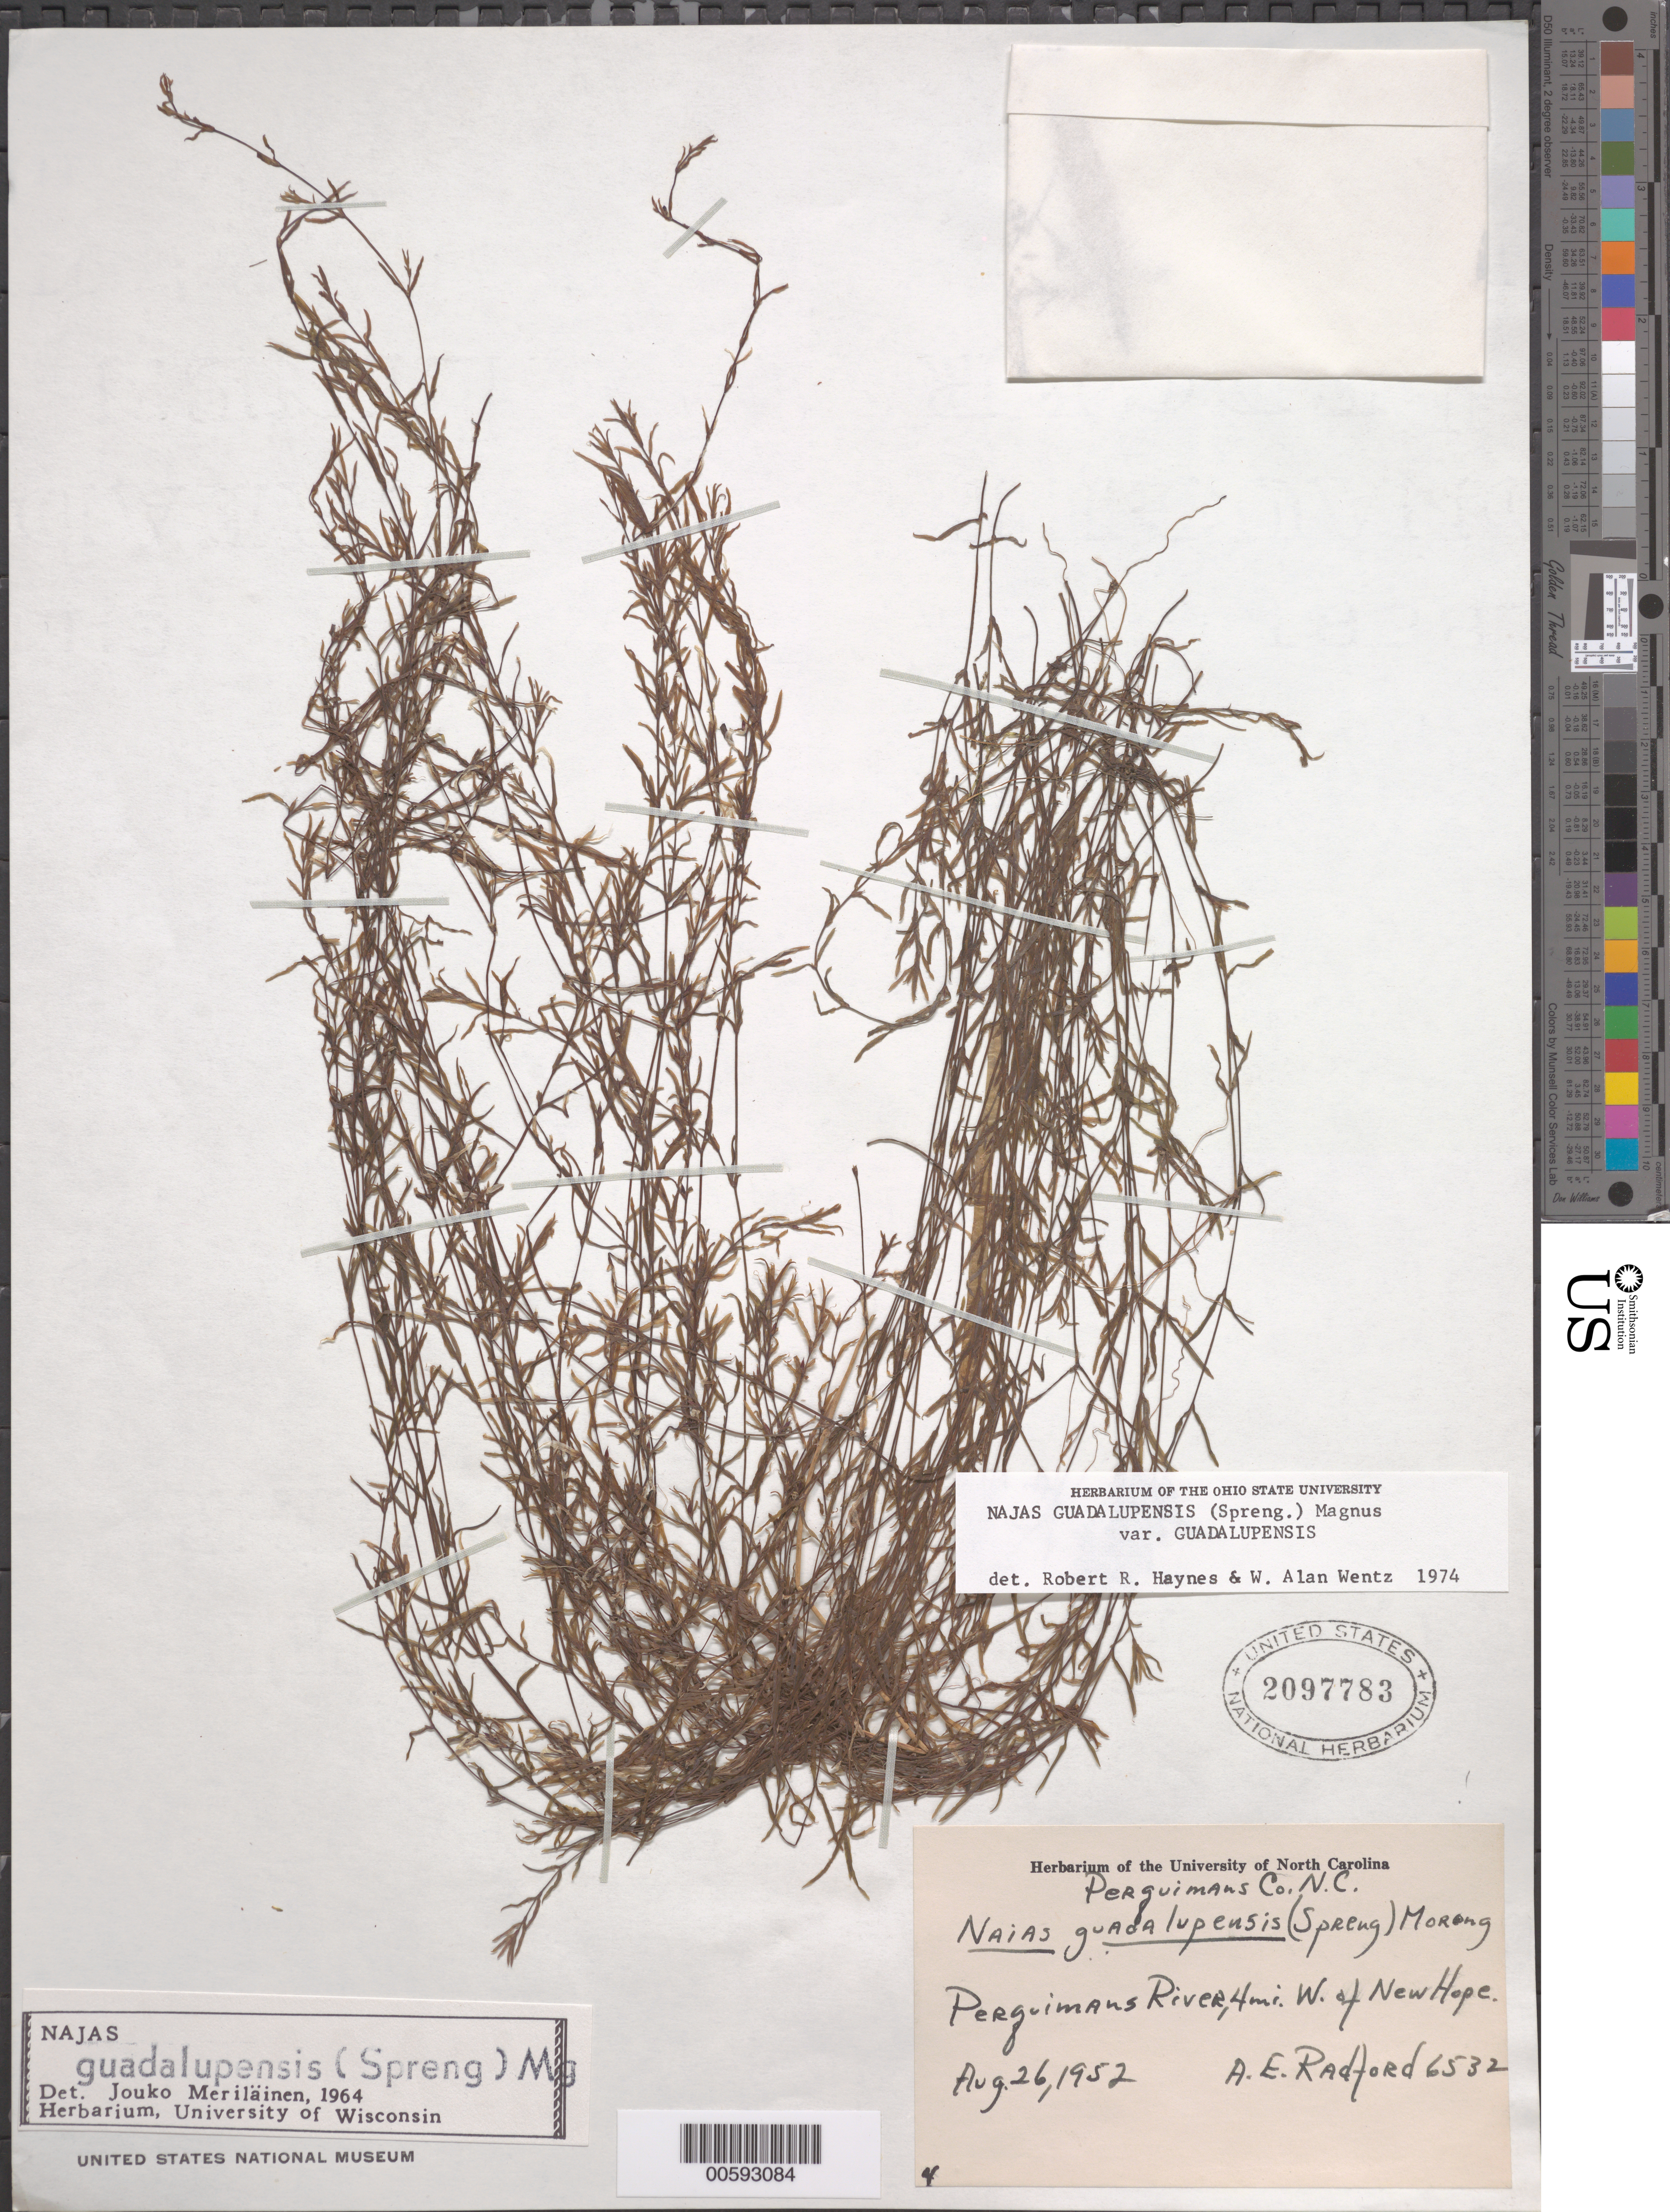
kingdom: Plantae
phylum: Tracheophyta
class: Liliopsida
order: Alismatales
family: Hydrocharitaceae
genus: Najas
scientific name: Najas guadalupensis var. guadalupensis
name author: (Spreng.) Magnus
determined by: Haynes, R. R.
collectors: A. E. Radford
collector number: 6532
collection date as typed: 26 Aug 1952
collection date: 1952-08-26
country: United States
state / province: North Carolina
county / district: Perquimans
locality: Perquimans River, W of New Hope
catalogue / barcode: US 2097783